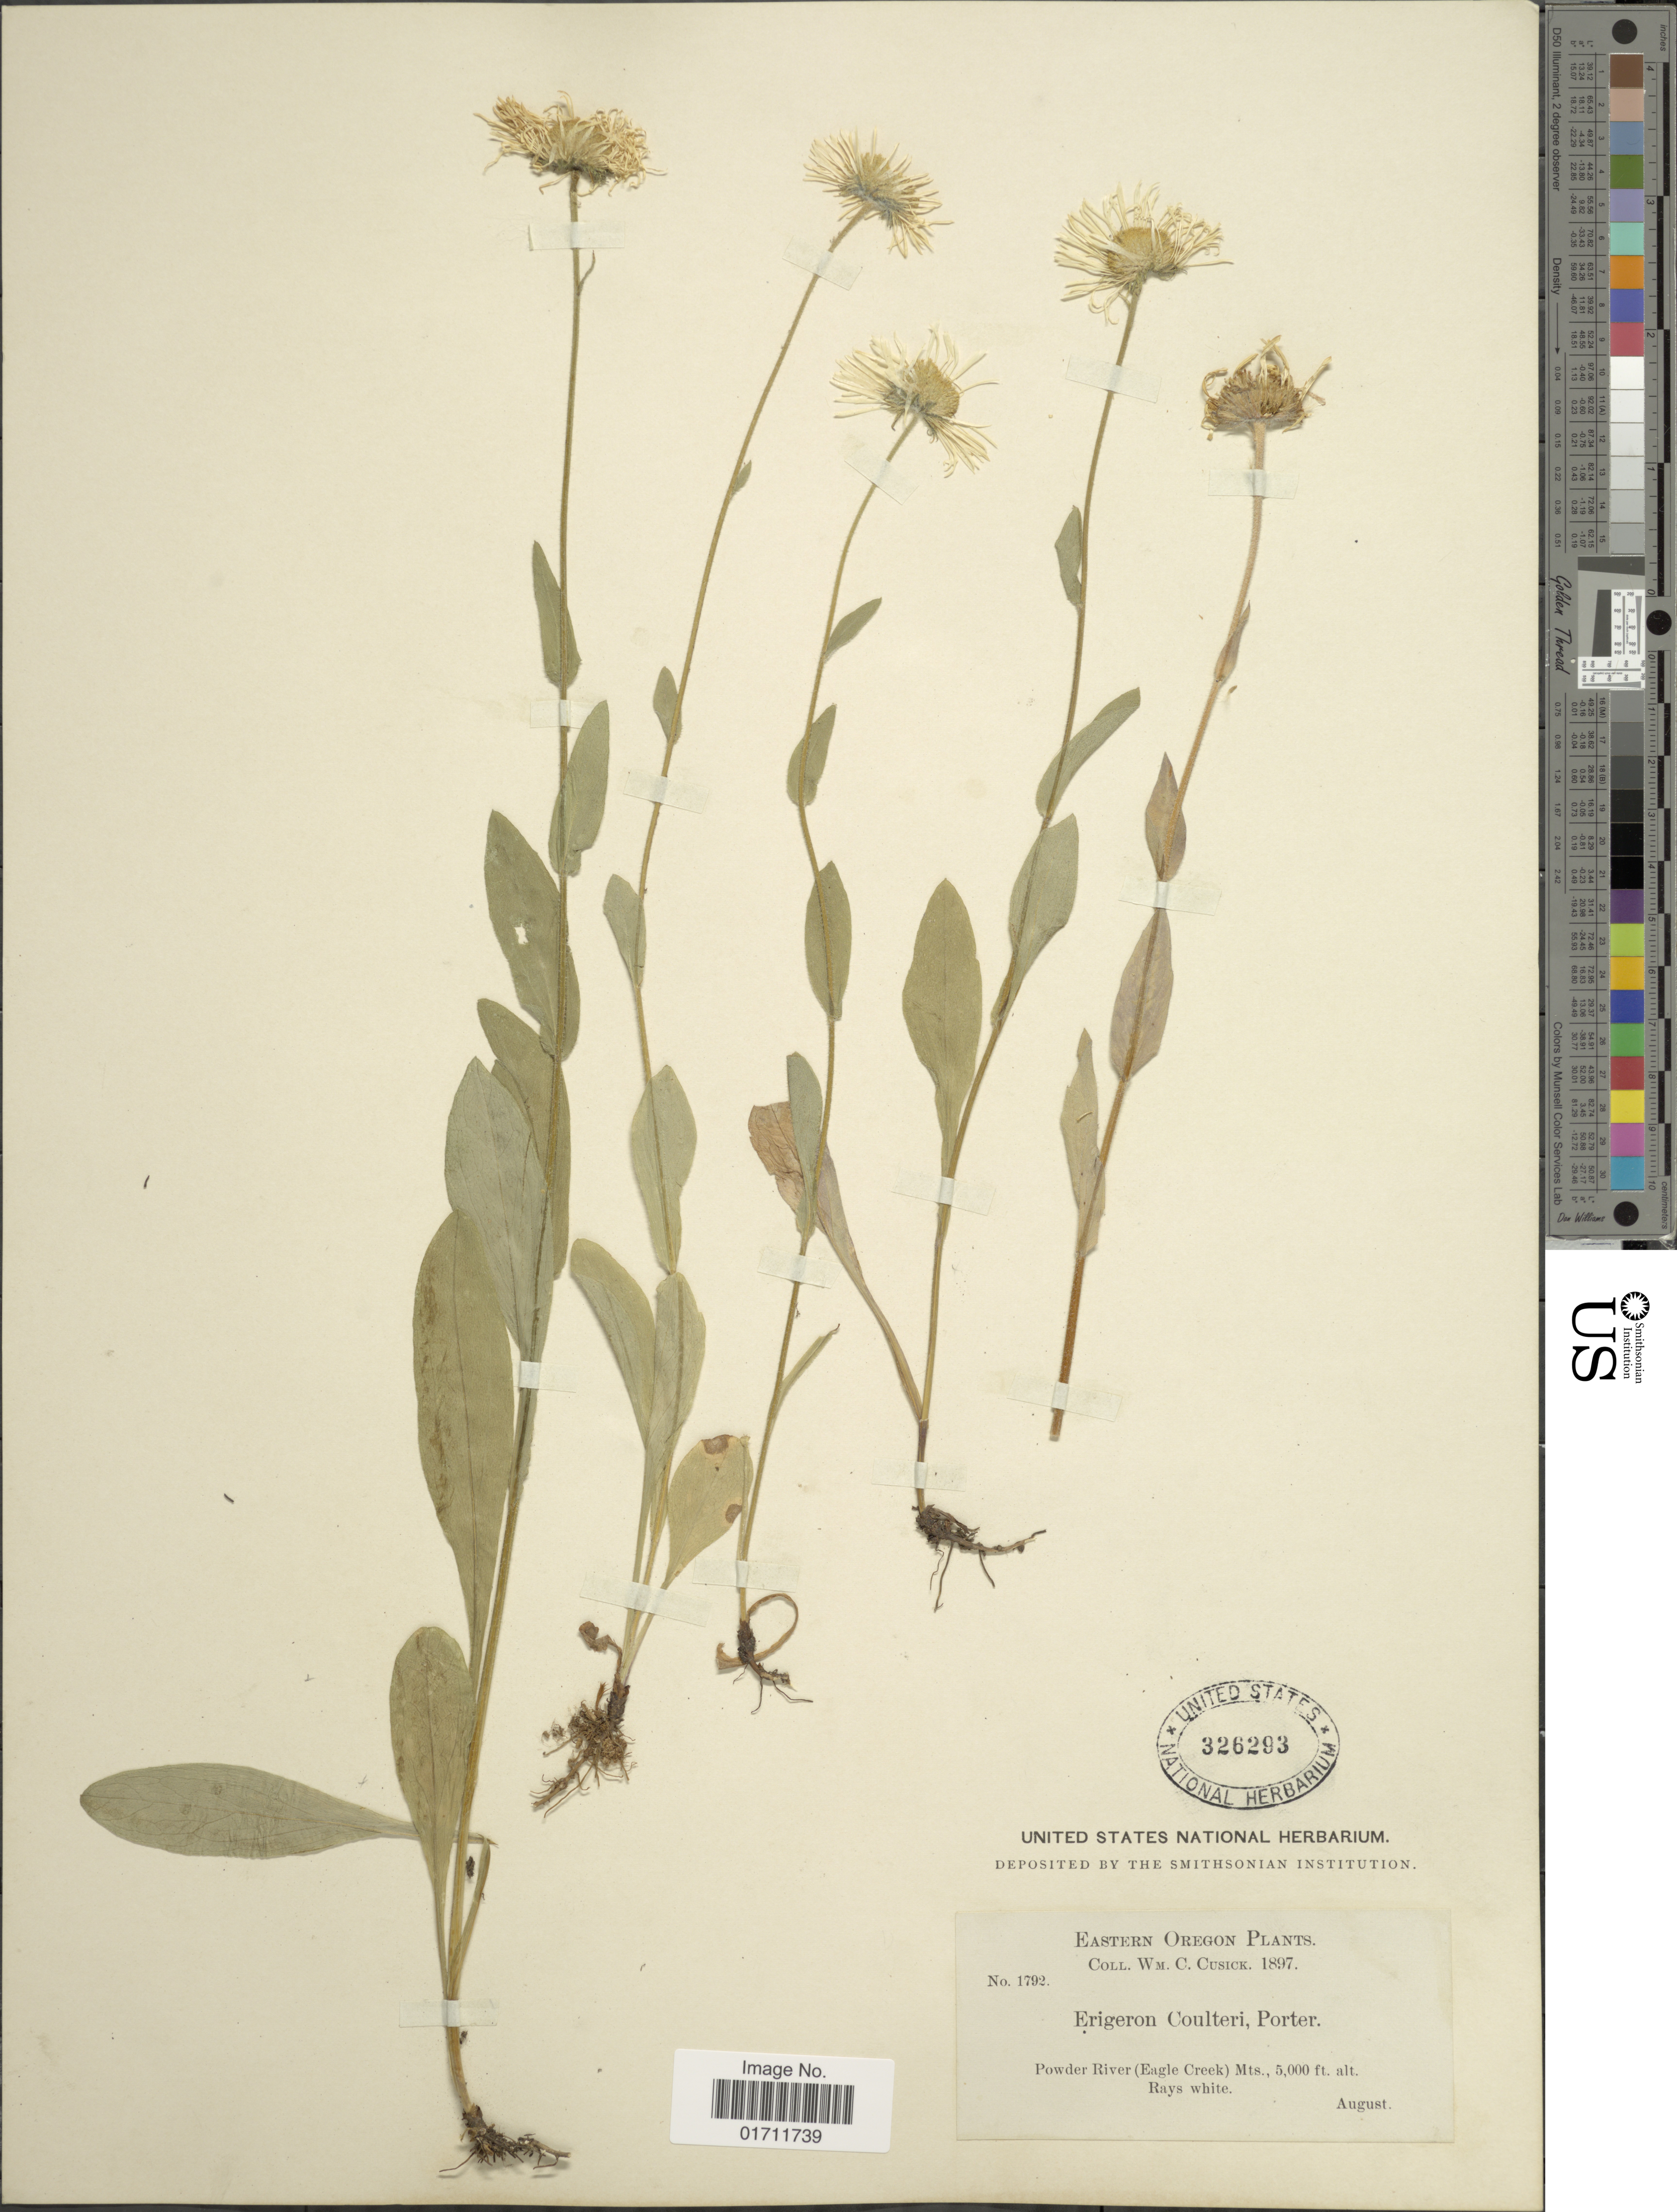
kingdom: Plantae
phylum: Tracheophyta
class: Magnoliopsida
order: Asterales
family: Asteraceae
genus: Erigeron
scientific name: Erigeron coulteri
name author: Porter in Porter & J.M. Coult.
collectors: W. C. Cusick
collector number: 1792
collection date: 1897-08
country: United States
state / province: Oregon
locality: Eastern Oregon, Powder River (Eagle Creek) Mts.,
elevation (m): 1524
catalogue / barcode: US 326293